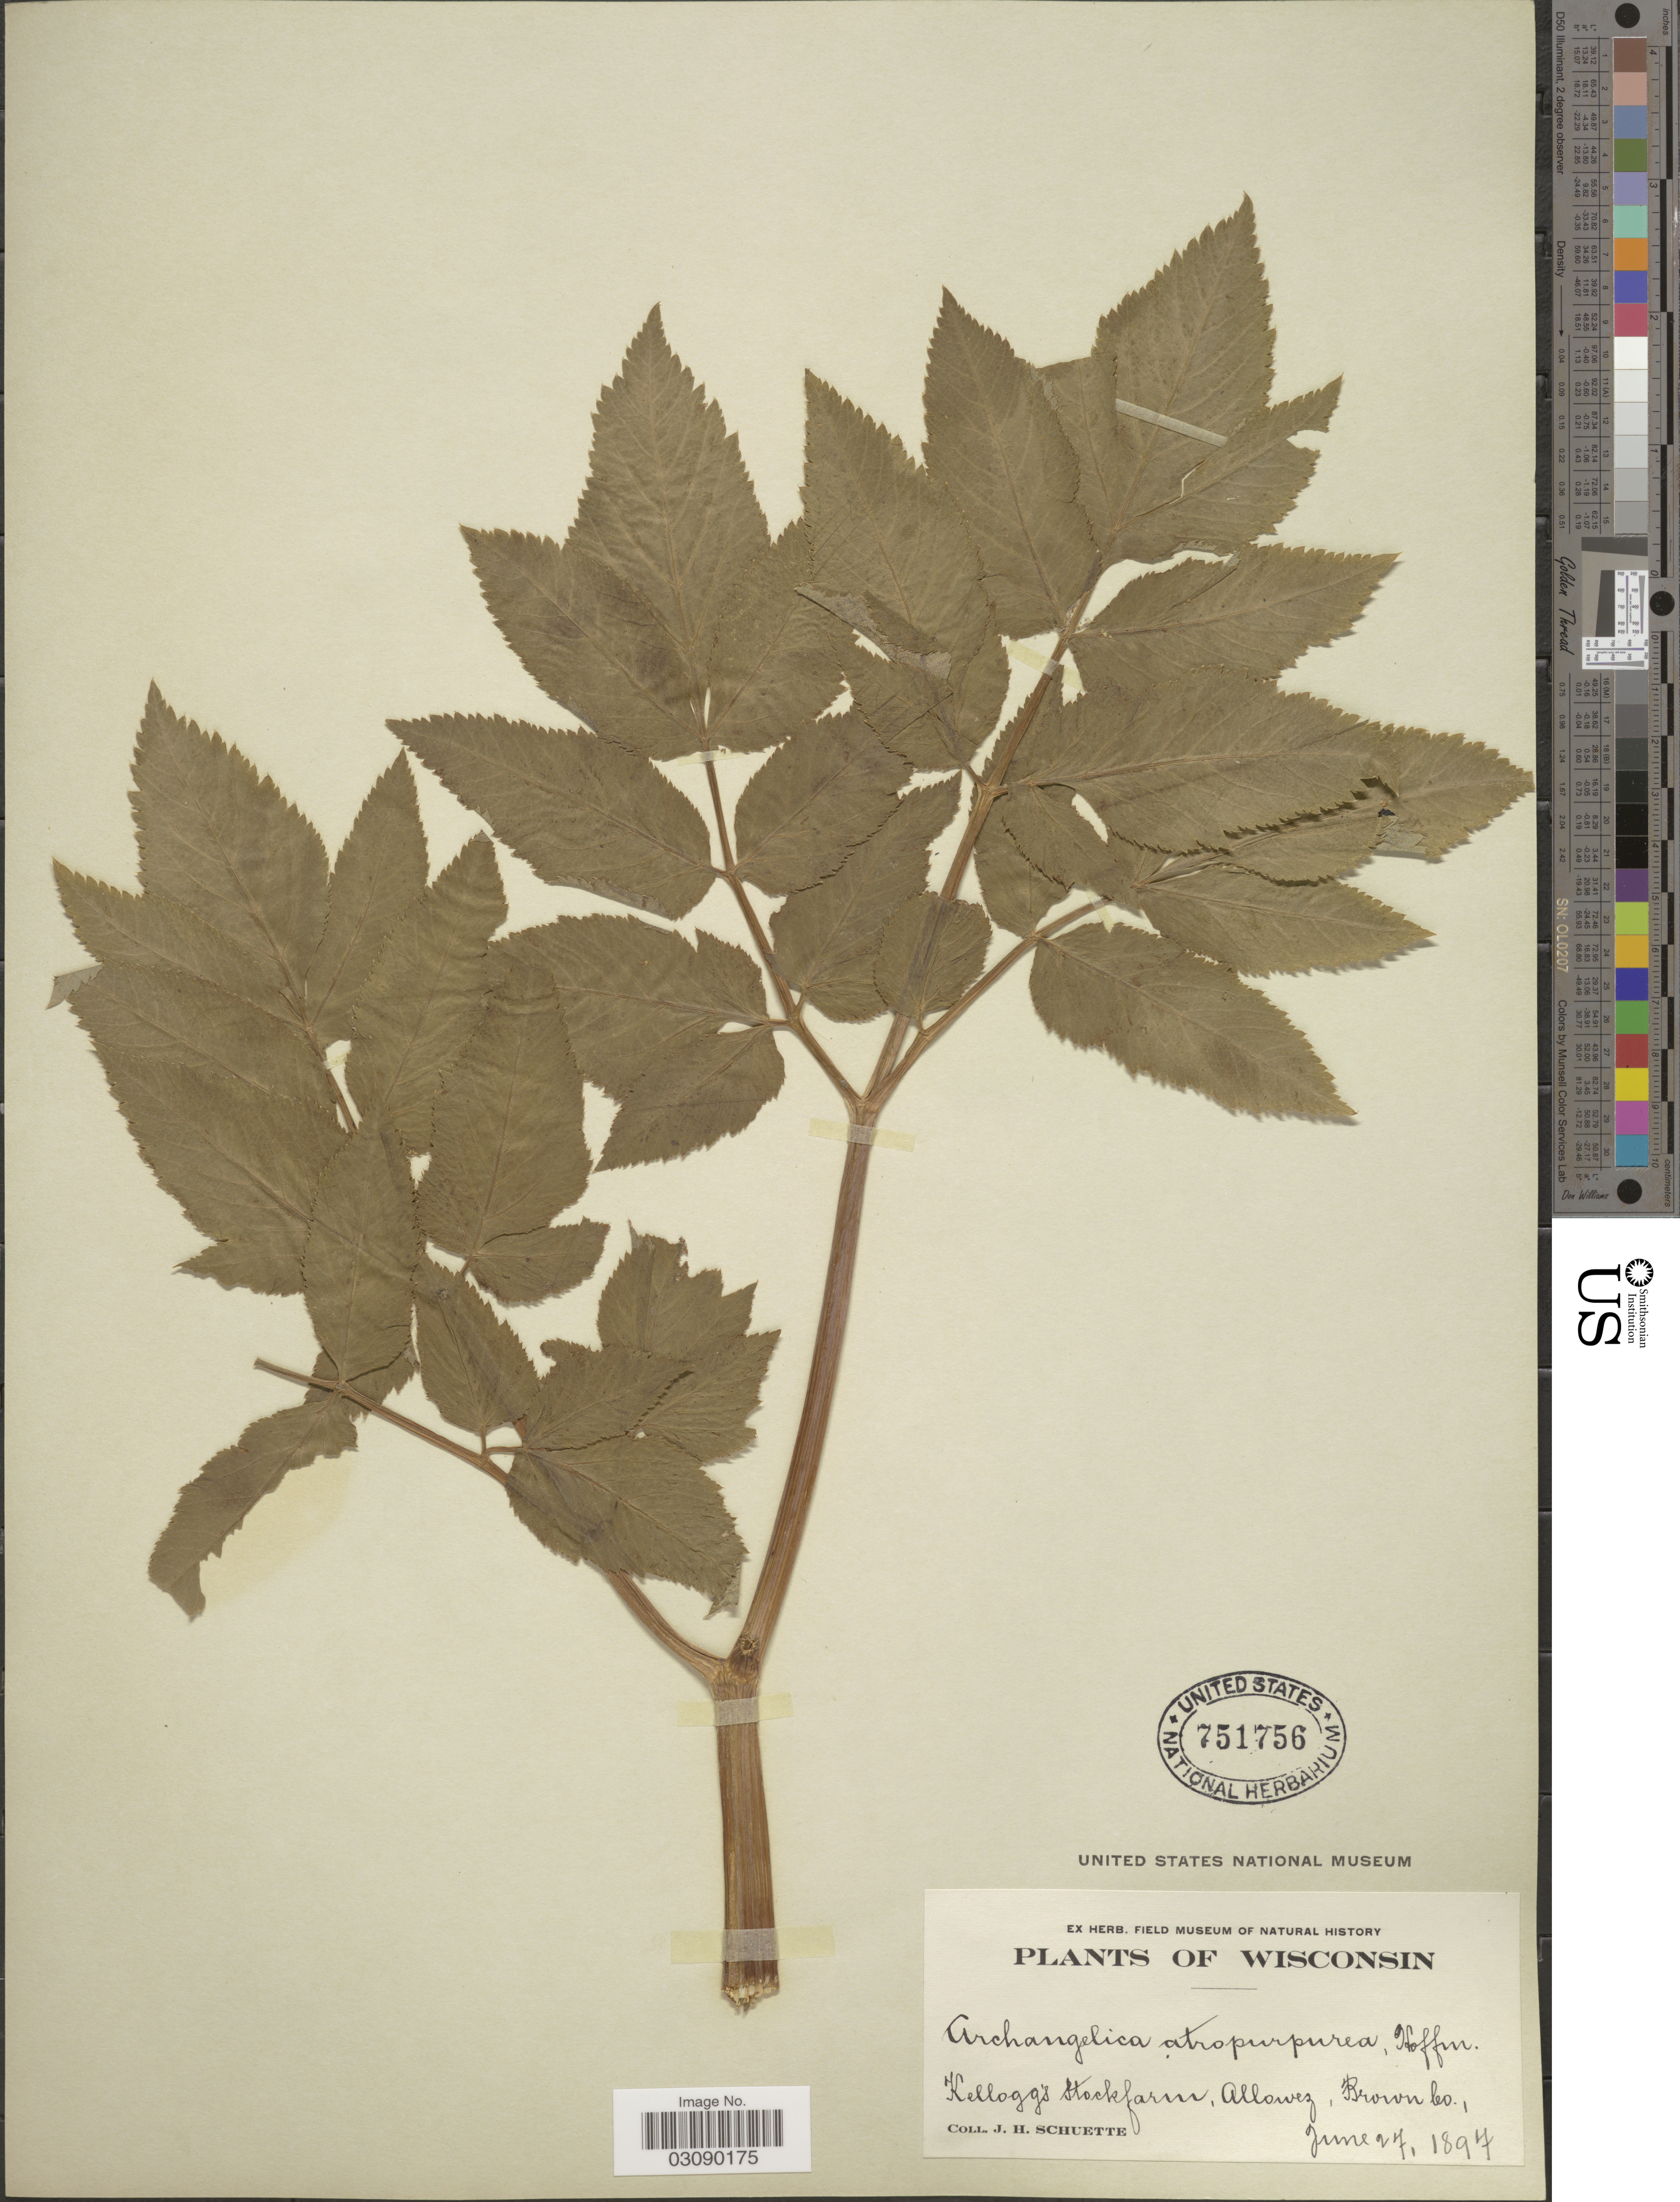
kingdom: Plantae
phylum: Tracheophyta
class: Magnoliopsida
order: Apiales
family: Apiaceae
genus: Angelica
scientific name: Angelica atropurpurea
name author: L.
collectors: J. Schutte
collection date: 1897-06-27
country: United States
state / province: Wisconsin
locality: Kellogg's Stockfarm, Allowez, Brown Co.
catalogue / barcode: US 751756